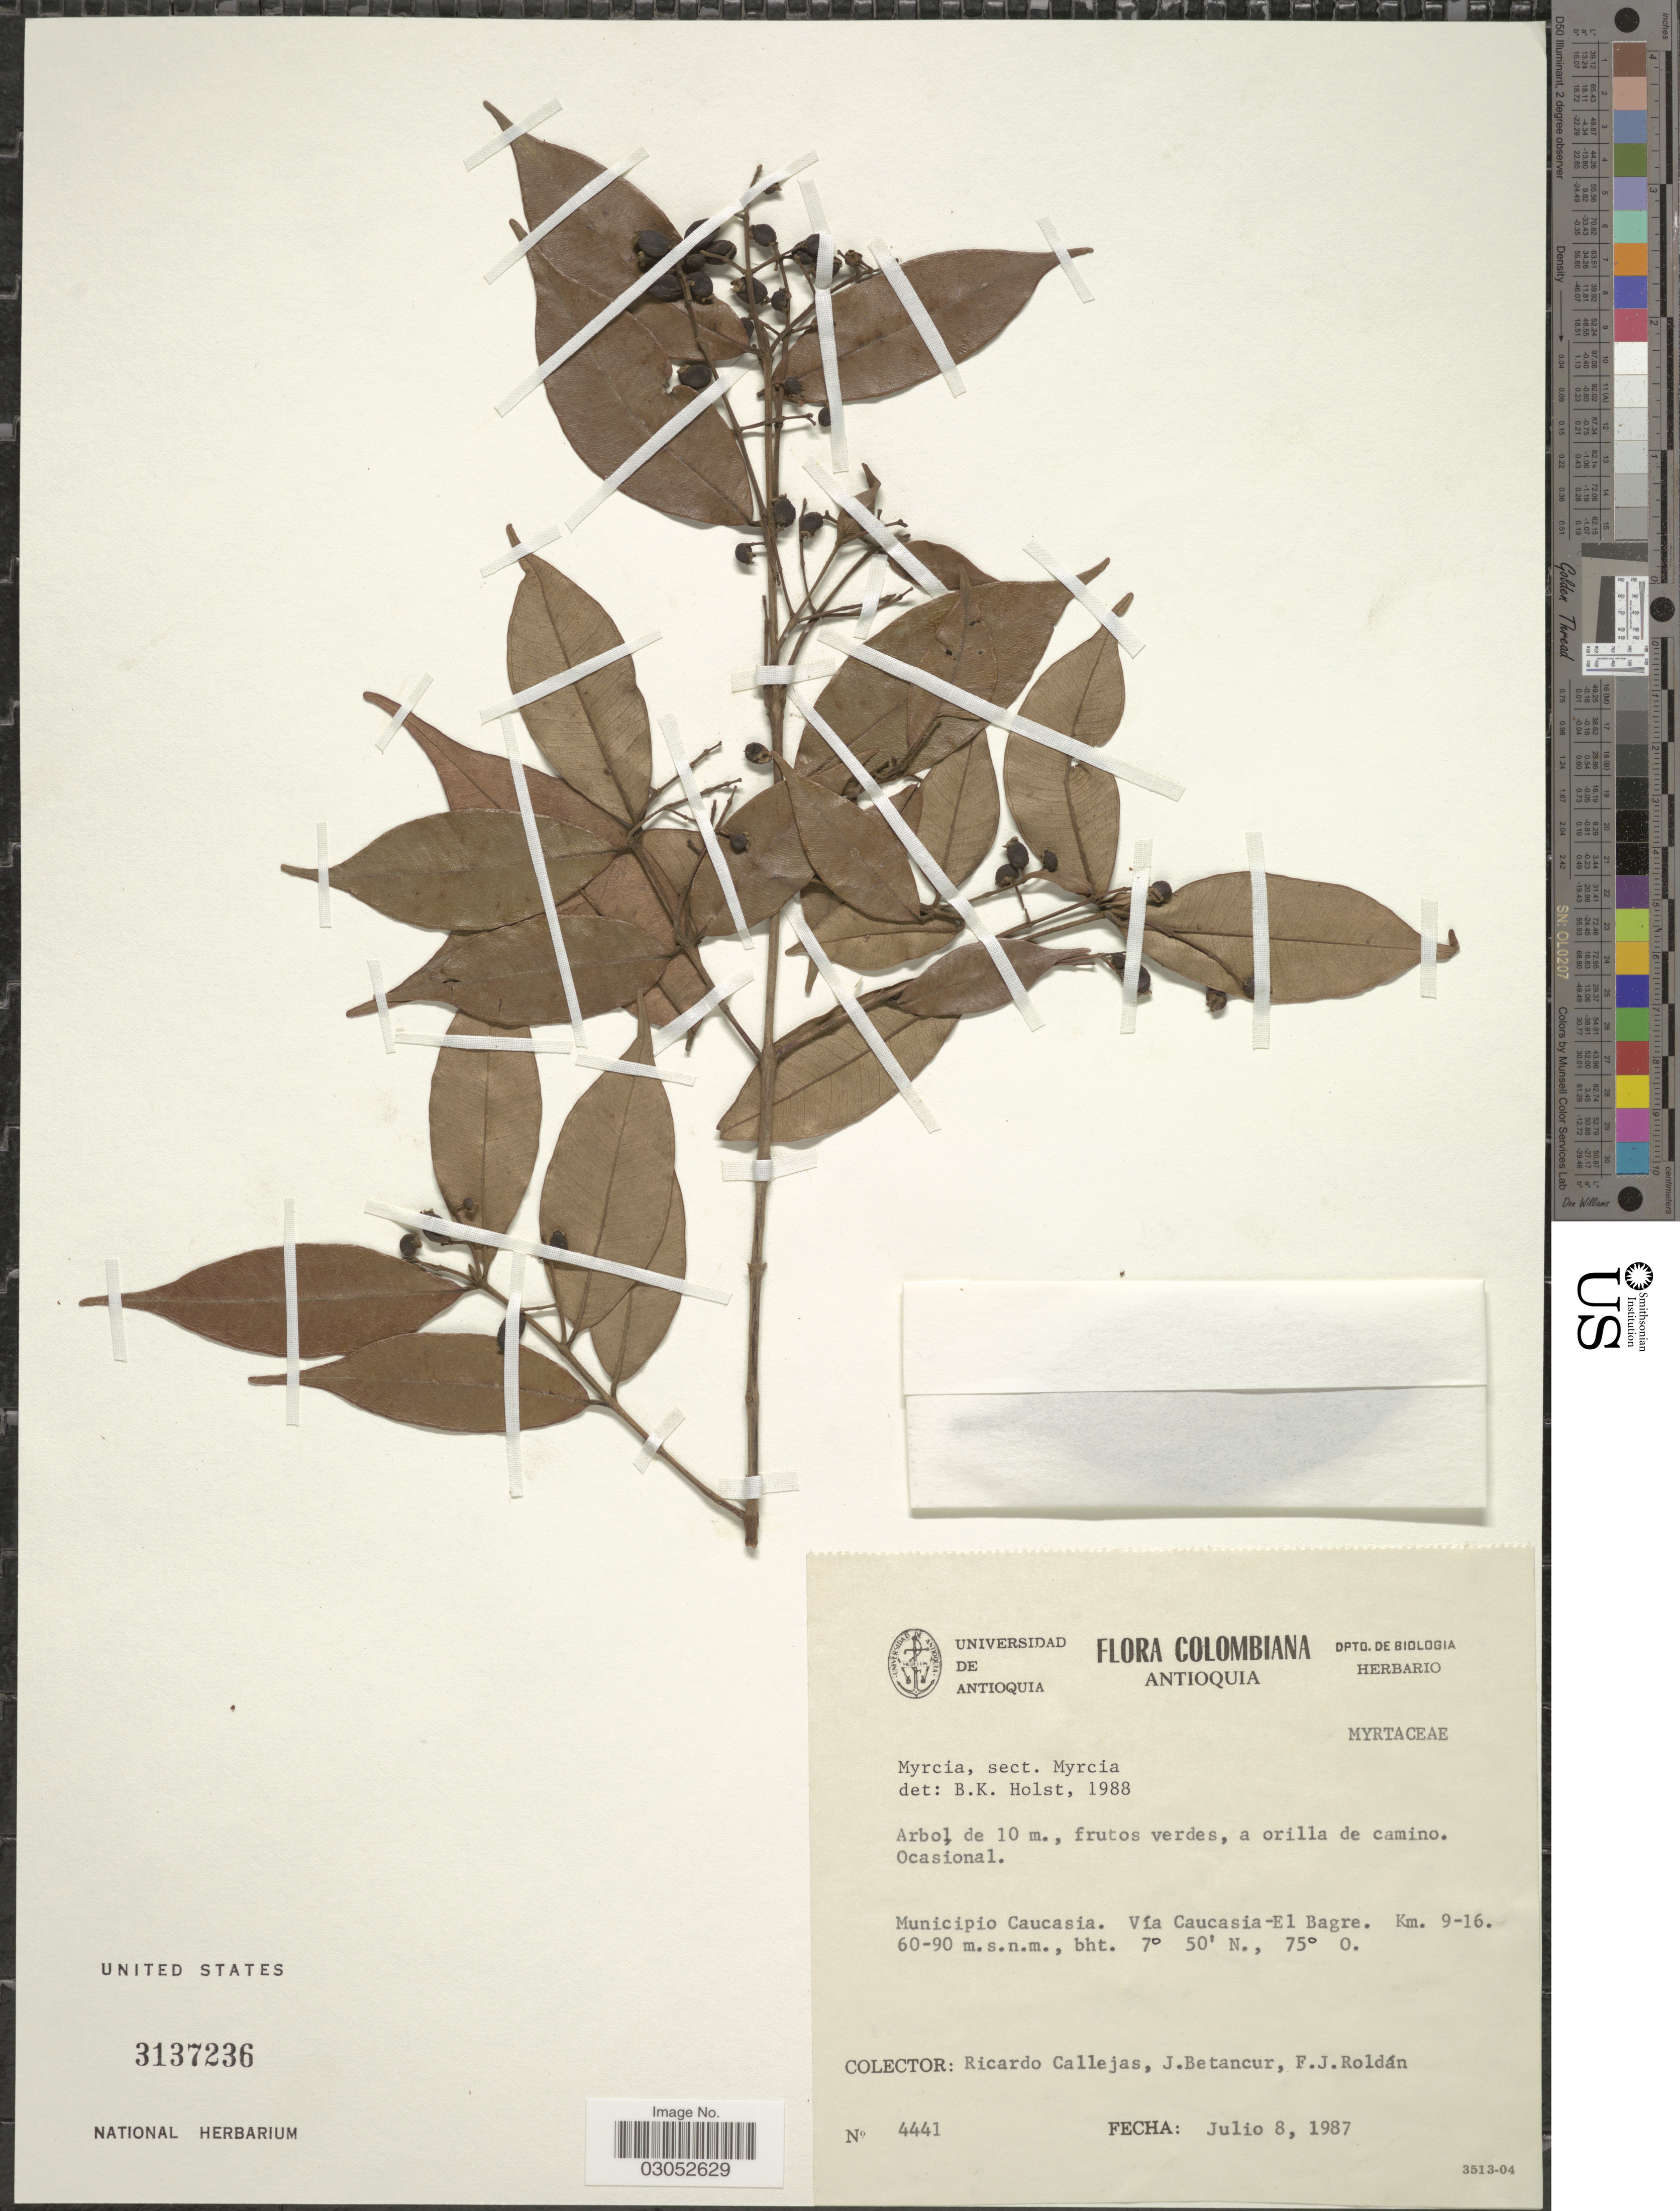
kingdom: Plantae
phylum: Tracheophyta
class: Magnoliopsida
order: Myrtales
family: Myrtaceae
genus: Myrcia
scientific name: Myrcia sp.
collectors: R. Callejas, J. Betancur & F. J. Roldán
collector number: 4441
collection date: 1987-07-08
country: Colombia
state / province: Antioquia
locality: Municipio Caucasia. Vía Caucasia-El Bagre. Km. 9-16.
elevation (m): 60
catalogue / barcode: US 3137236